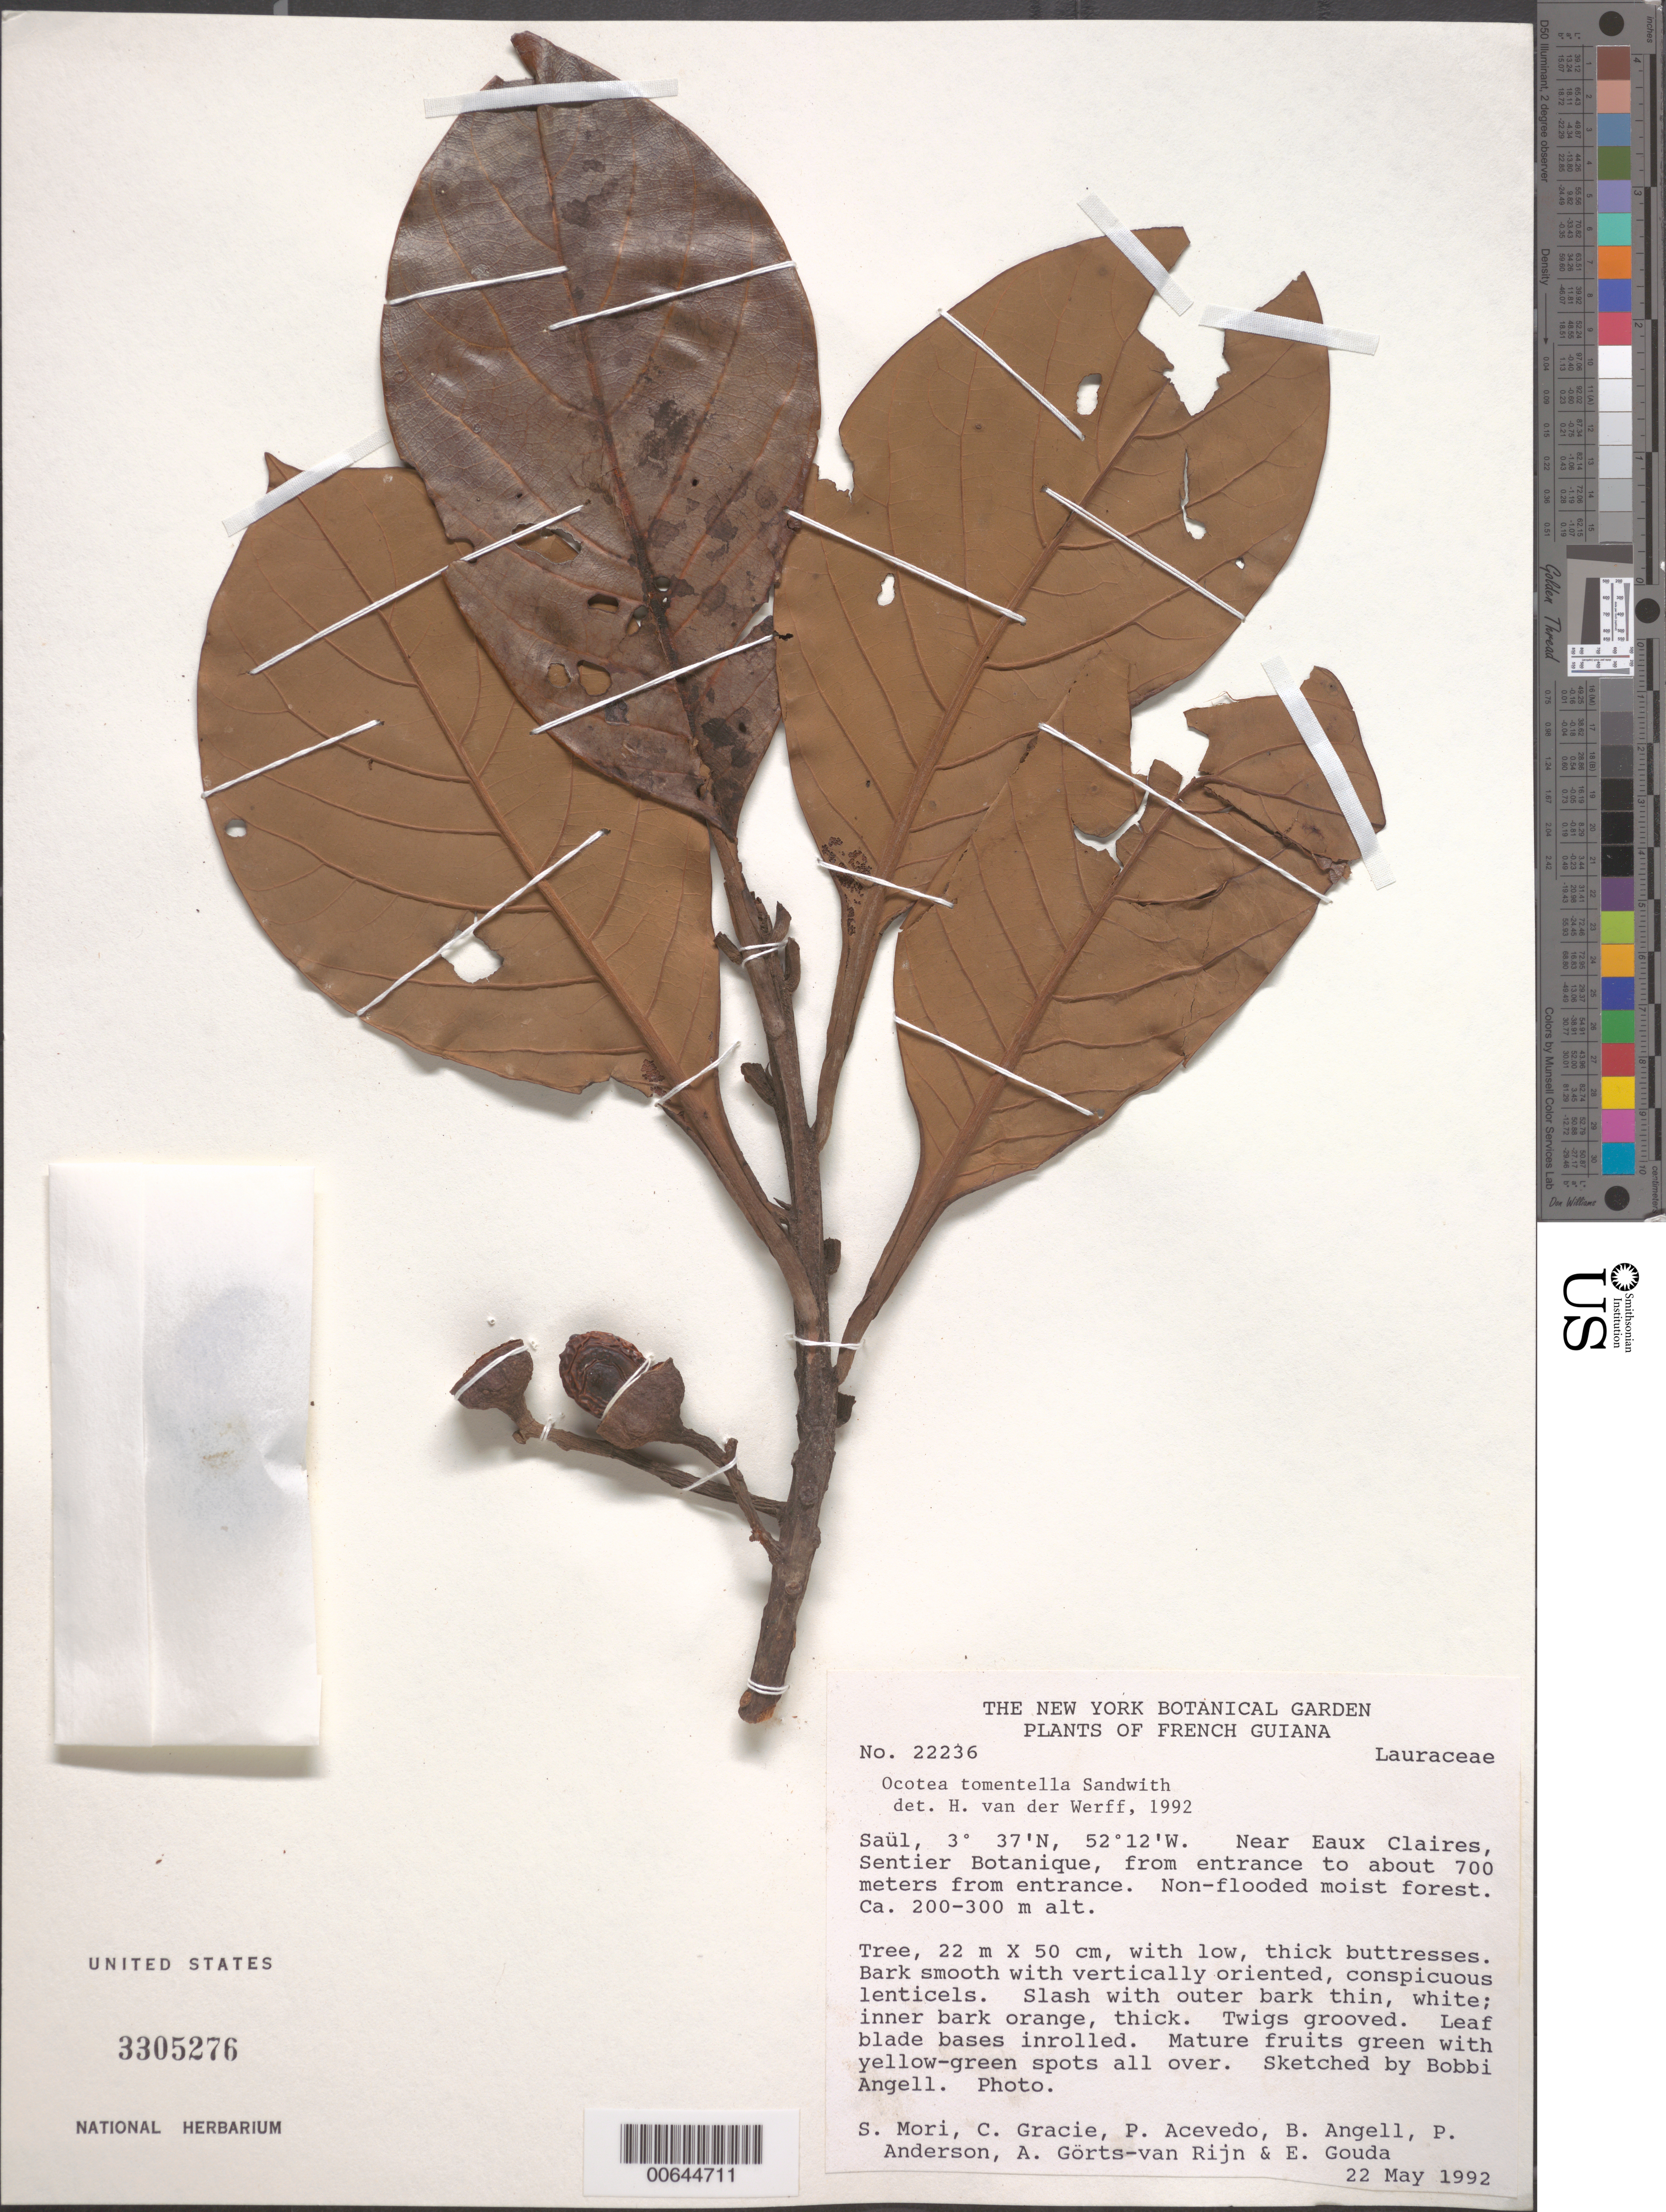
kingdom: Plantae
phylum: Tracheophyta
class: Magnoliopsida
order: Laurales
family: Lauraceae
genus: Ocotea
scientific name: Ocotea tomentella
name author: Sandwith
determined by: van der Werff, H., (MO), Missouri Botanical Garden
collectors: S. Mori, C. A. Gracie, P. Acevedo-Rodr., Bobbi Angell & P. Anderson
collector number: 22336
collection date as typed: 27-May-92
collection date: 1992-05-27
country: French Guiana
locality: Saül, near Eaux Claires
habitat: Non-flooded moist forest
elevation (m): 200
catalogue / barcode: US 3305276